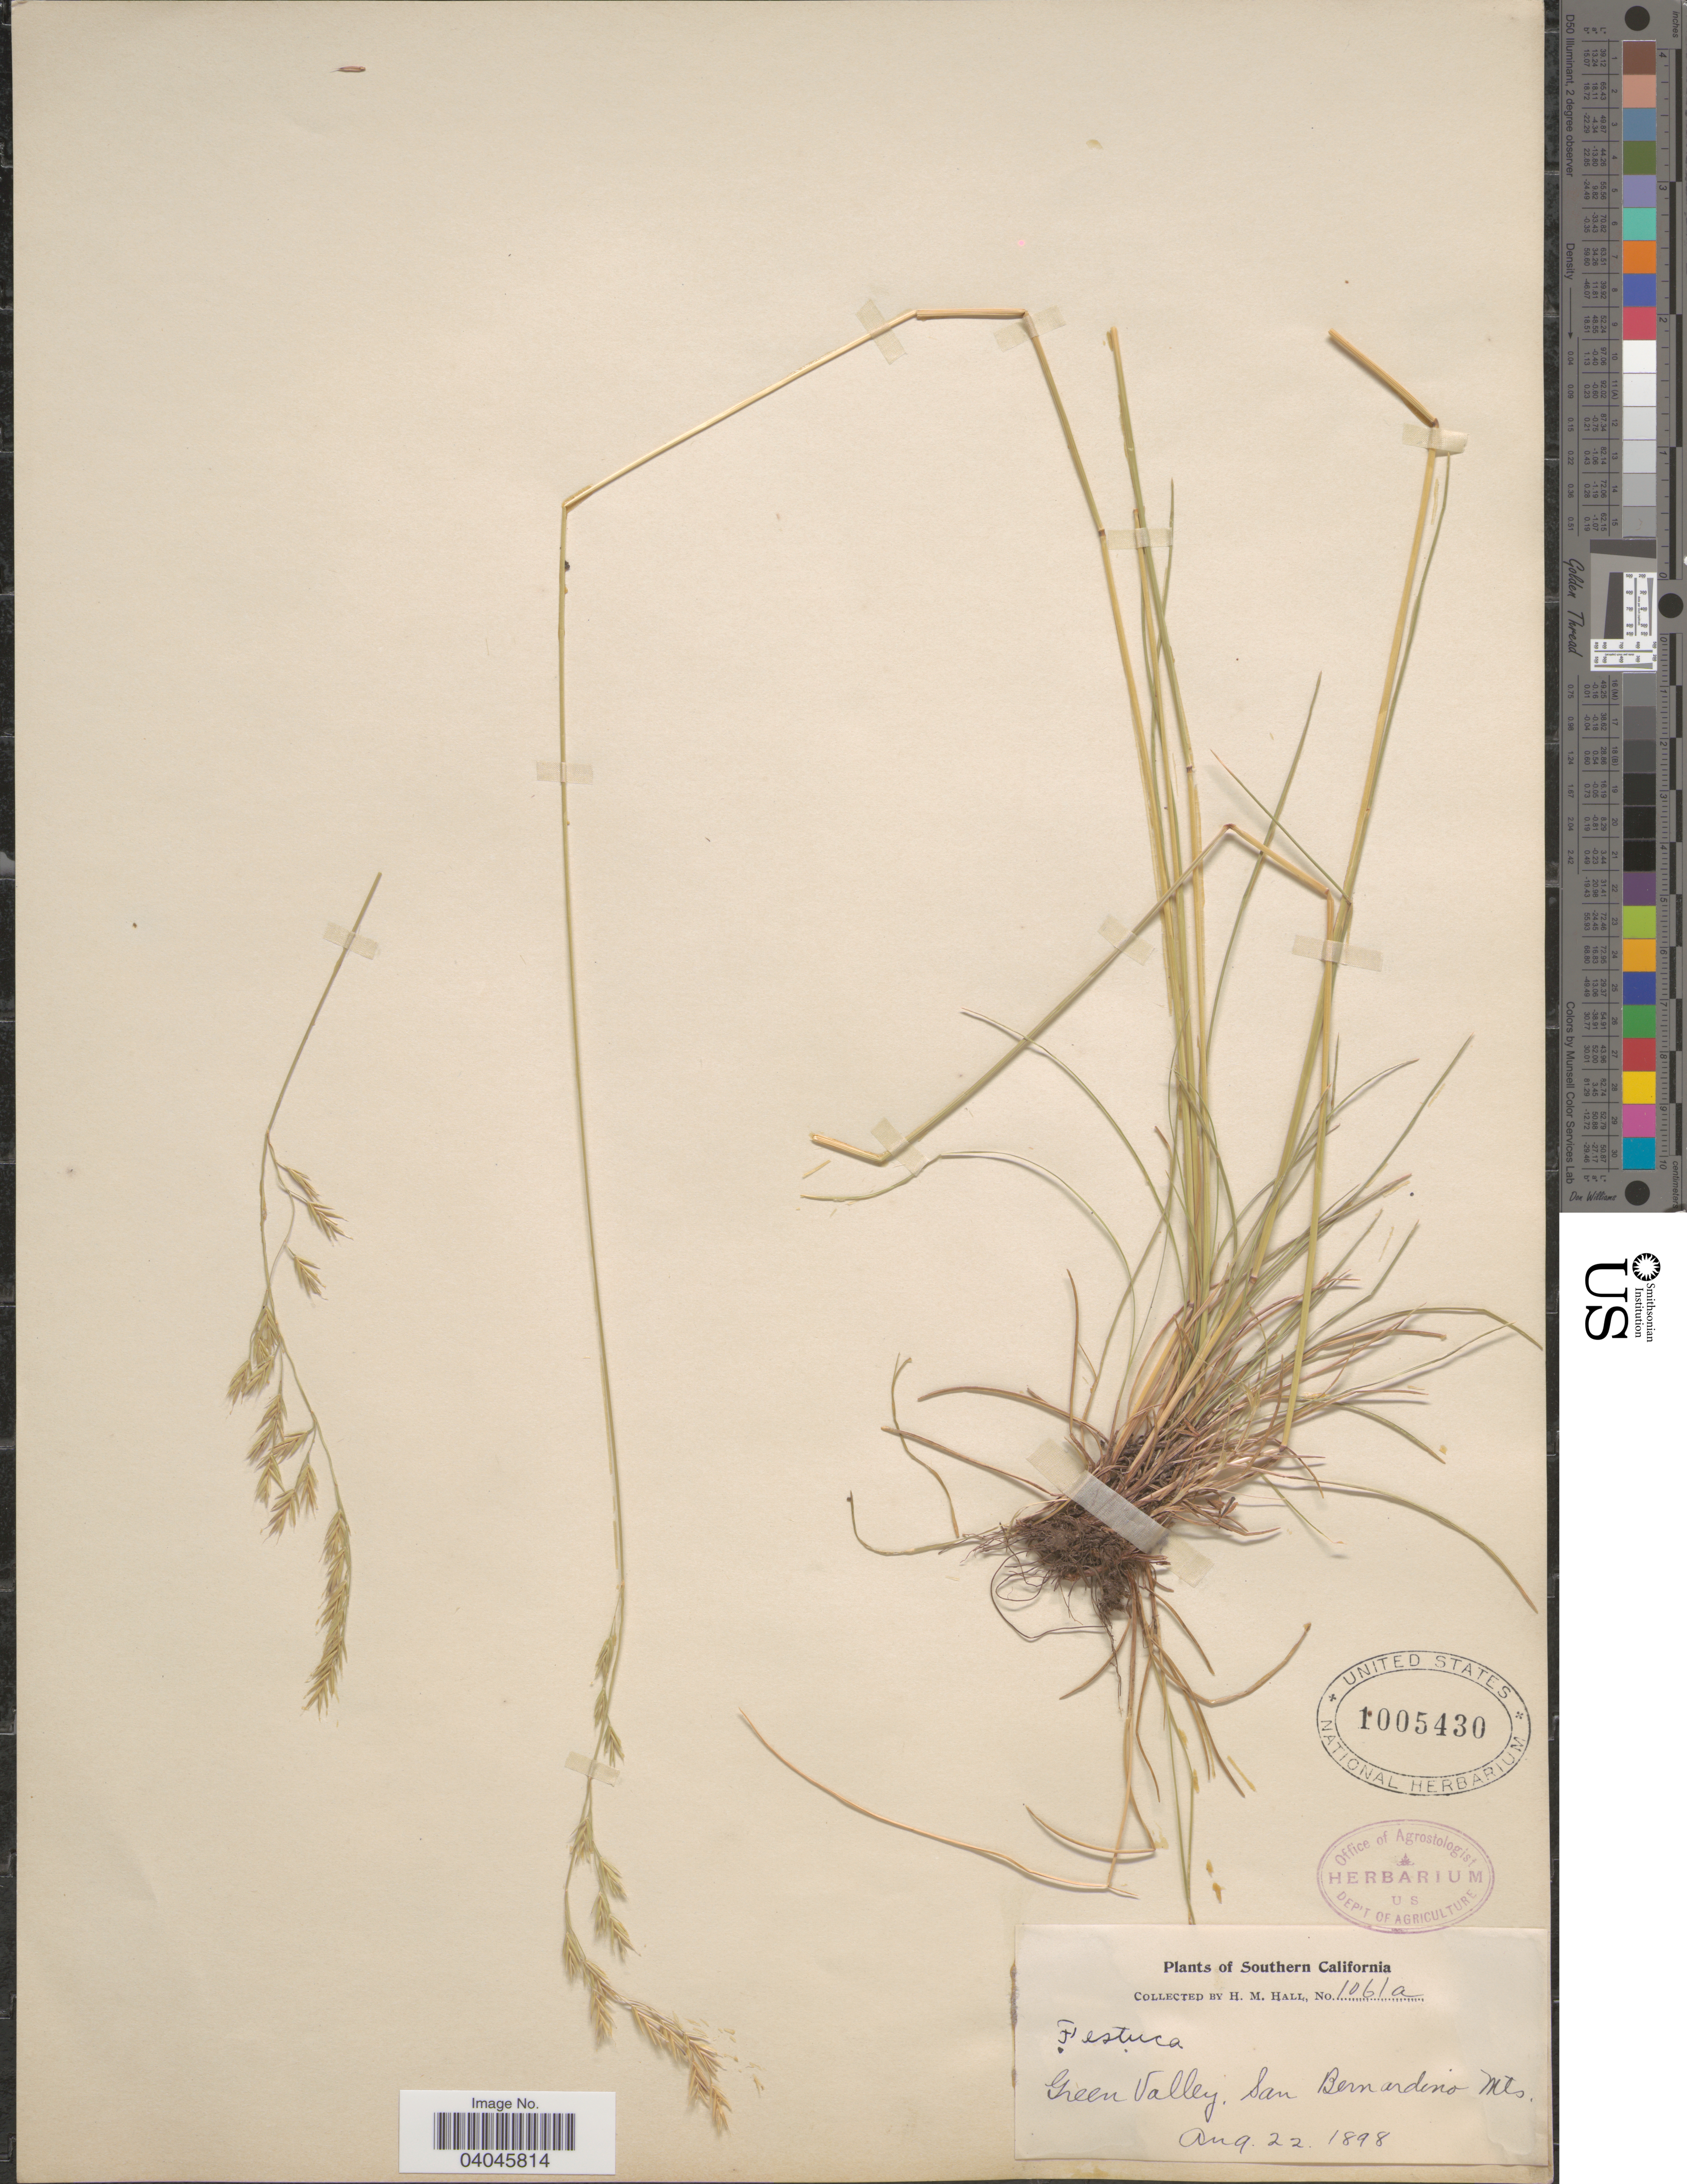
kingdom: Plantae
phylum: Tracheophyta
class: Liliopsida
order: Poales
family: Poaceae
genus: Festuca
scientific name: Festuca rubra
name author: L.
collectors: H. M. Hall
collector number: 1061a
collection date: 1898-08-22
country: United States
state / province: California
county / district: San Bernardino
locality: Southern California. Green Valley. San Bernardino Mts.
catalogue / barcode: US 1005430